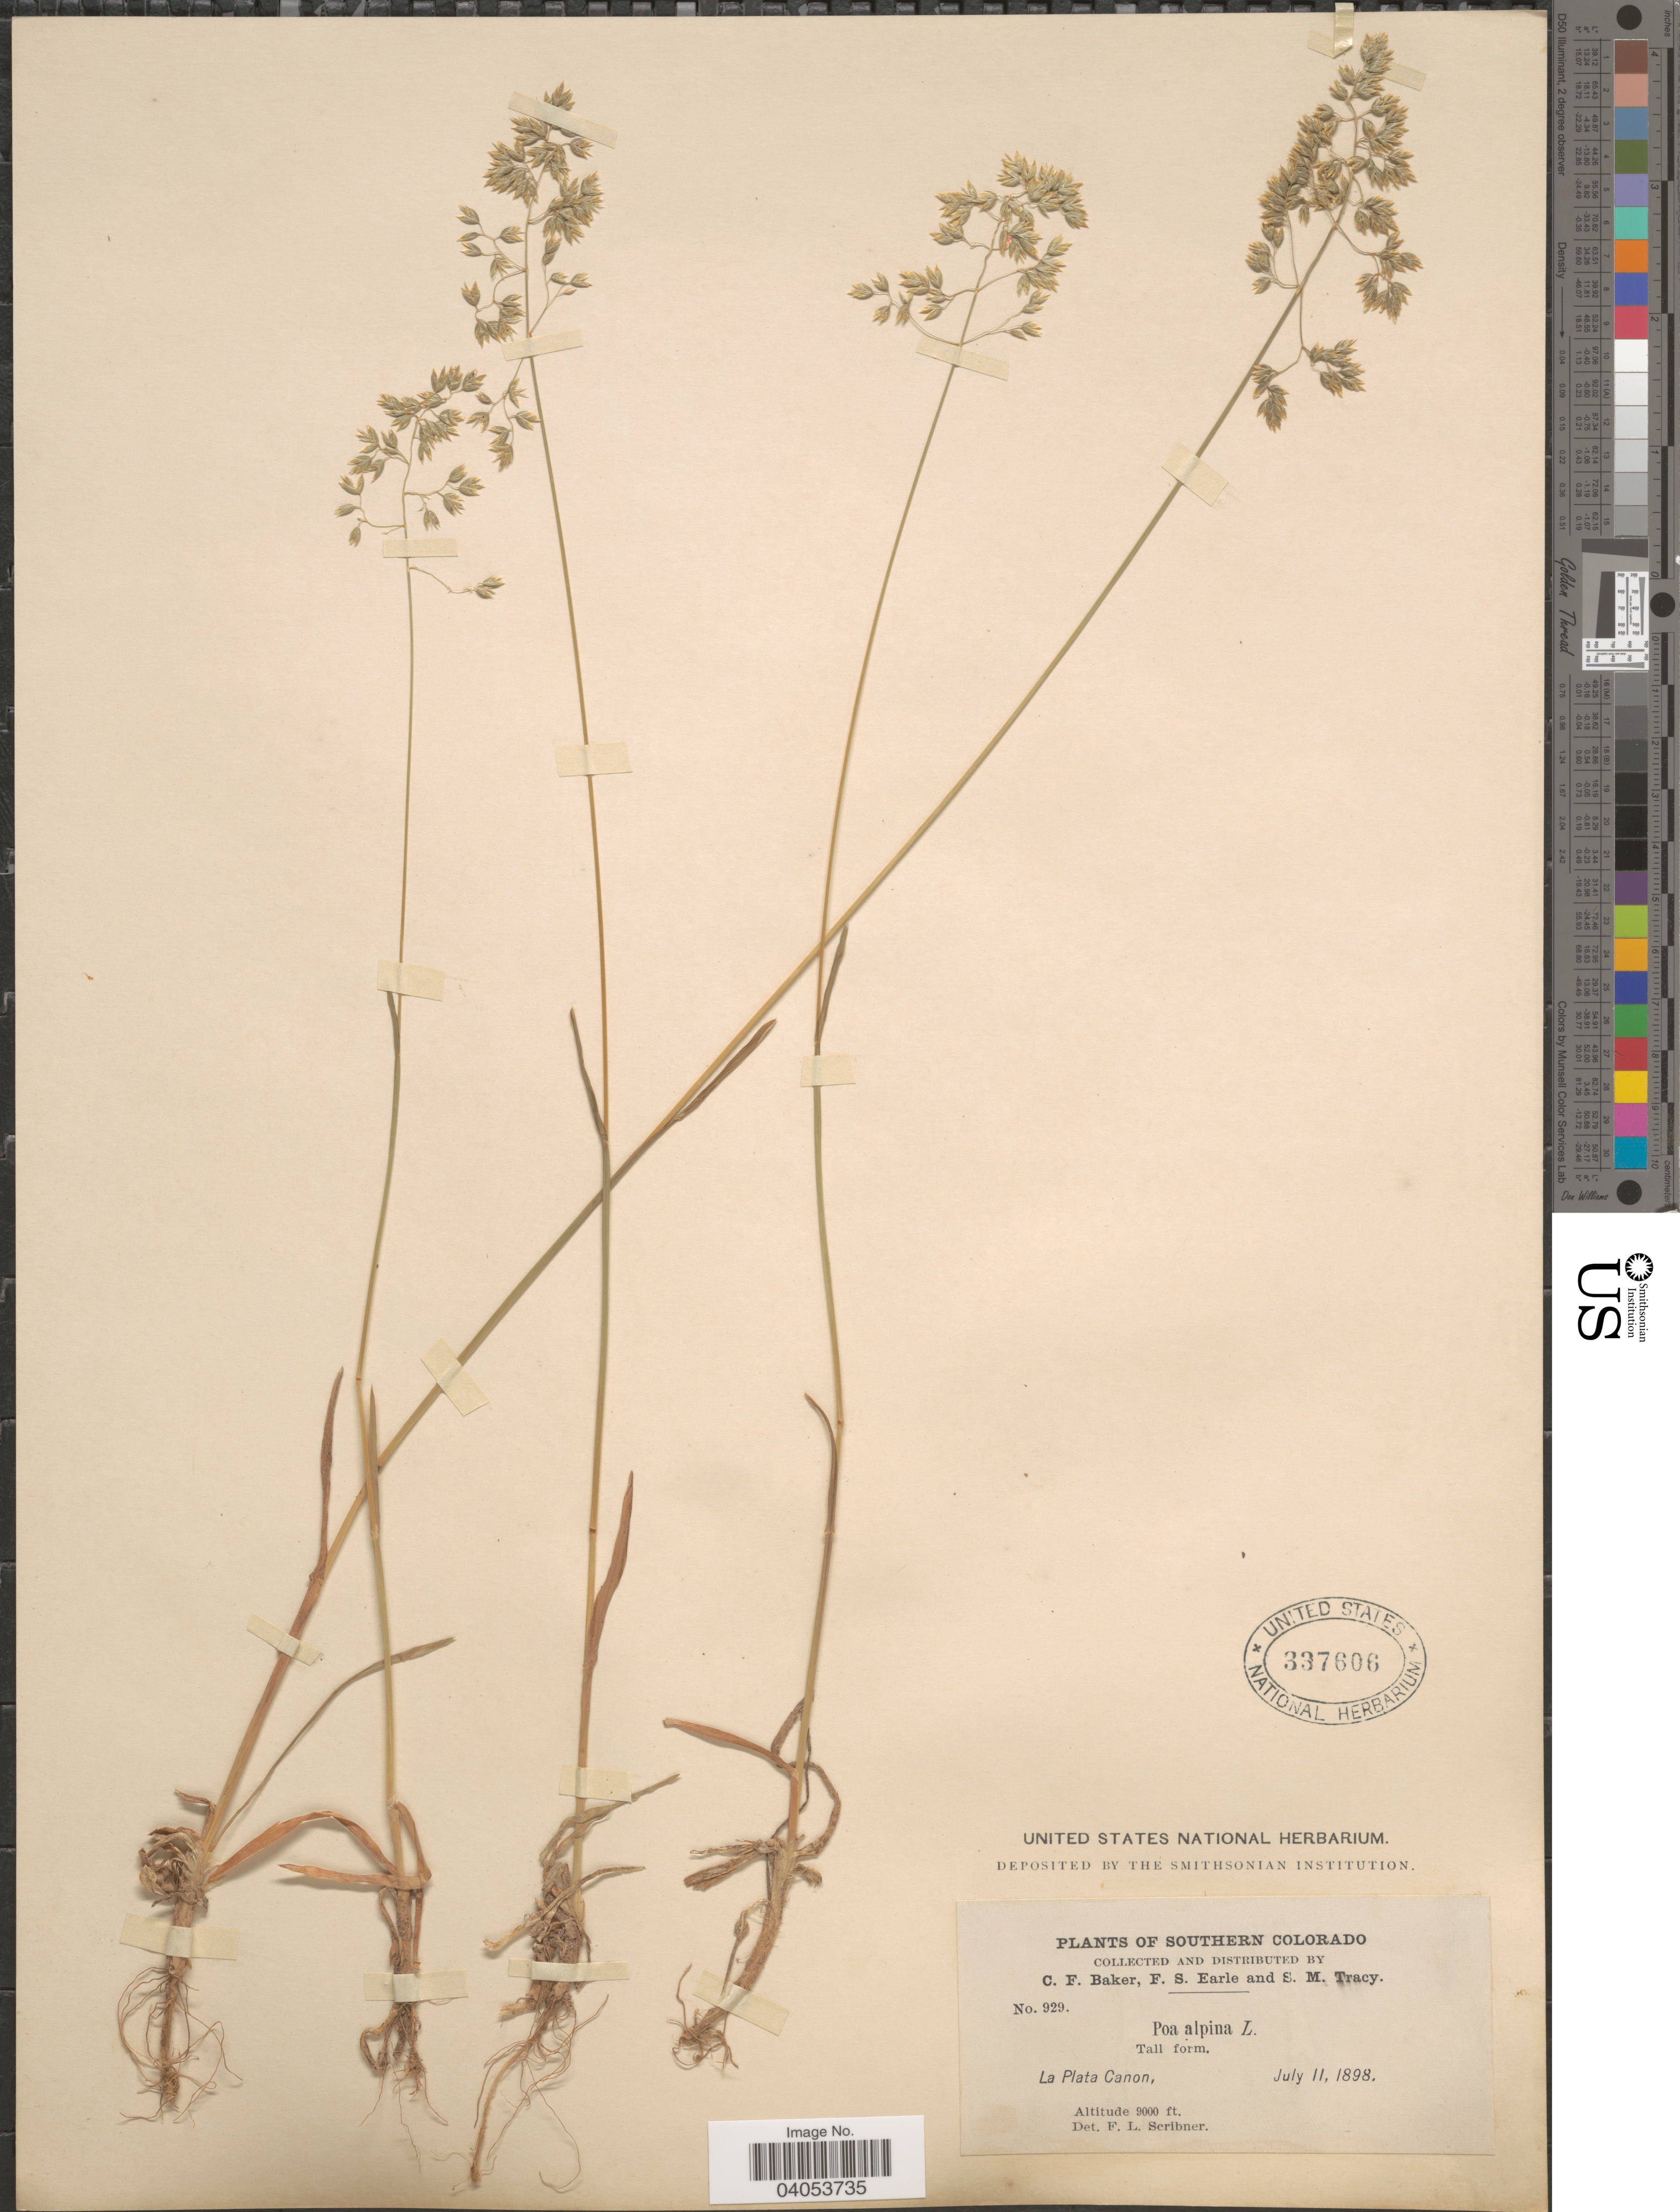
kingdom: Plantae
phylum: Tracheophyta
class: Liliopsida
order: Poales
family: Poaceae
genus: Poa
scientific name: Poa alpina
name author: L.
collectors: C. F. Baker, F. S. Earle & S. M. Tracy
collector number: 929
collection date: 1898-07-11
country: United States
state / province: Colorado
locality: Southern Colorado. La Plata Canon.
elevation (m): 2743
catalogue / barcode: US 337606